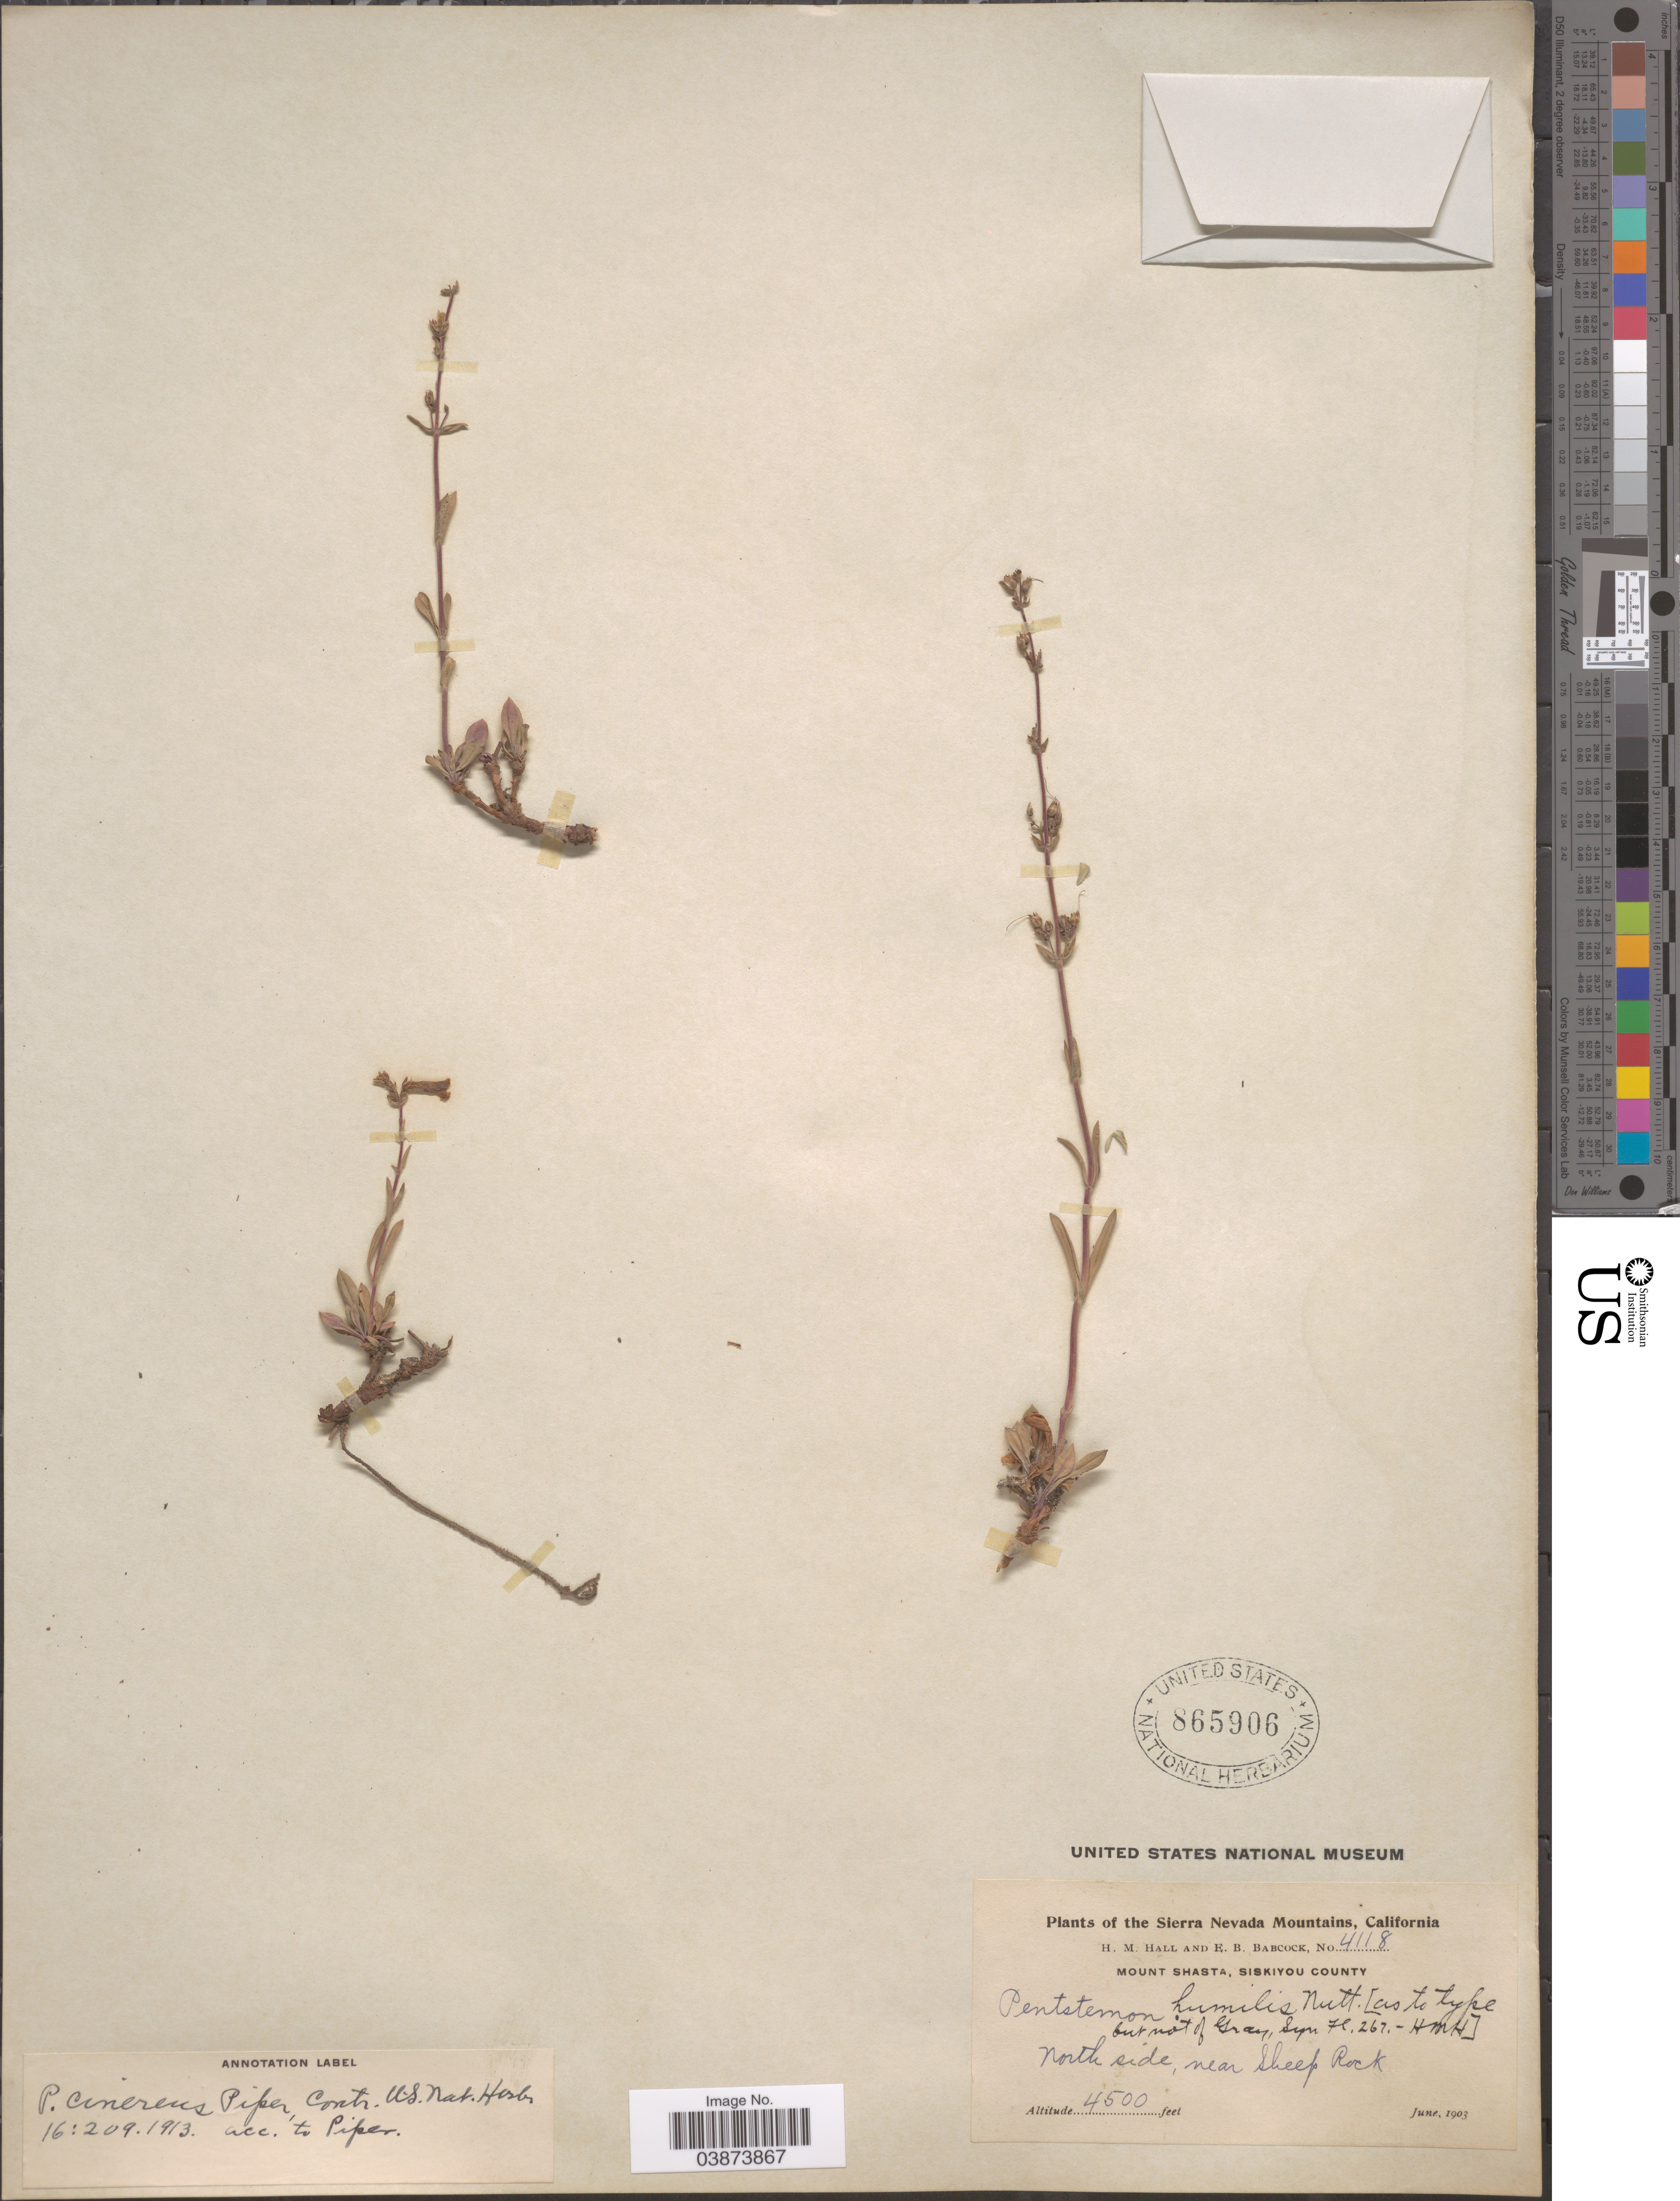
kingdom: Plantae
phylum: Tracheophyta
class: Magnoliopsida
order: Lamiales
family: Plantaginaceae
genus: Penstemon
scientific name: Penstemon cinereus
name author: Piper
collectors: H. M. Hall & E. B. Babcock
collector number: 4118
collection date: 1903-06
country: United States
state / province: California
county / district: Siskiyou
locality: The Sierra Nevada Mountains. Mount Shasta, Siskiyou County. North side, near Sheep Rock.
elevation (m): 1372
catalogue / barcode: US 865906